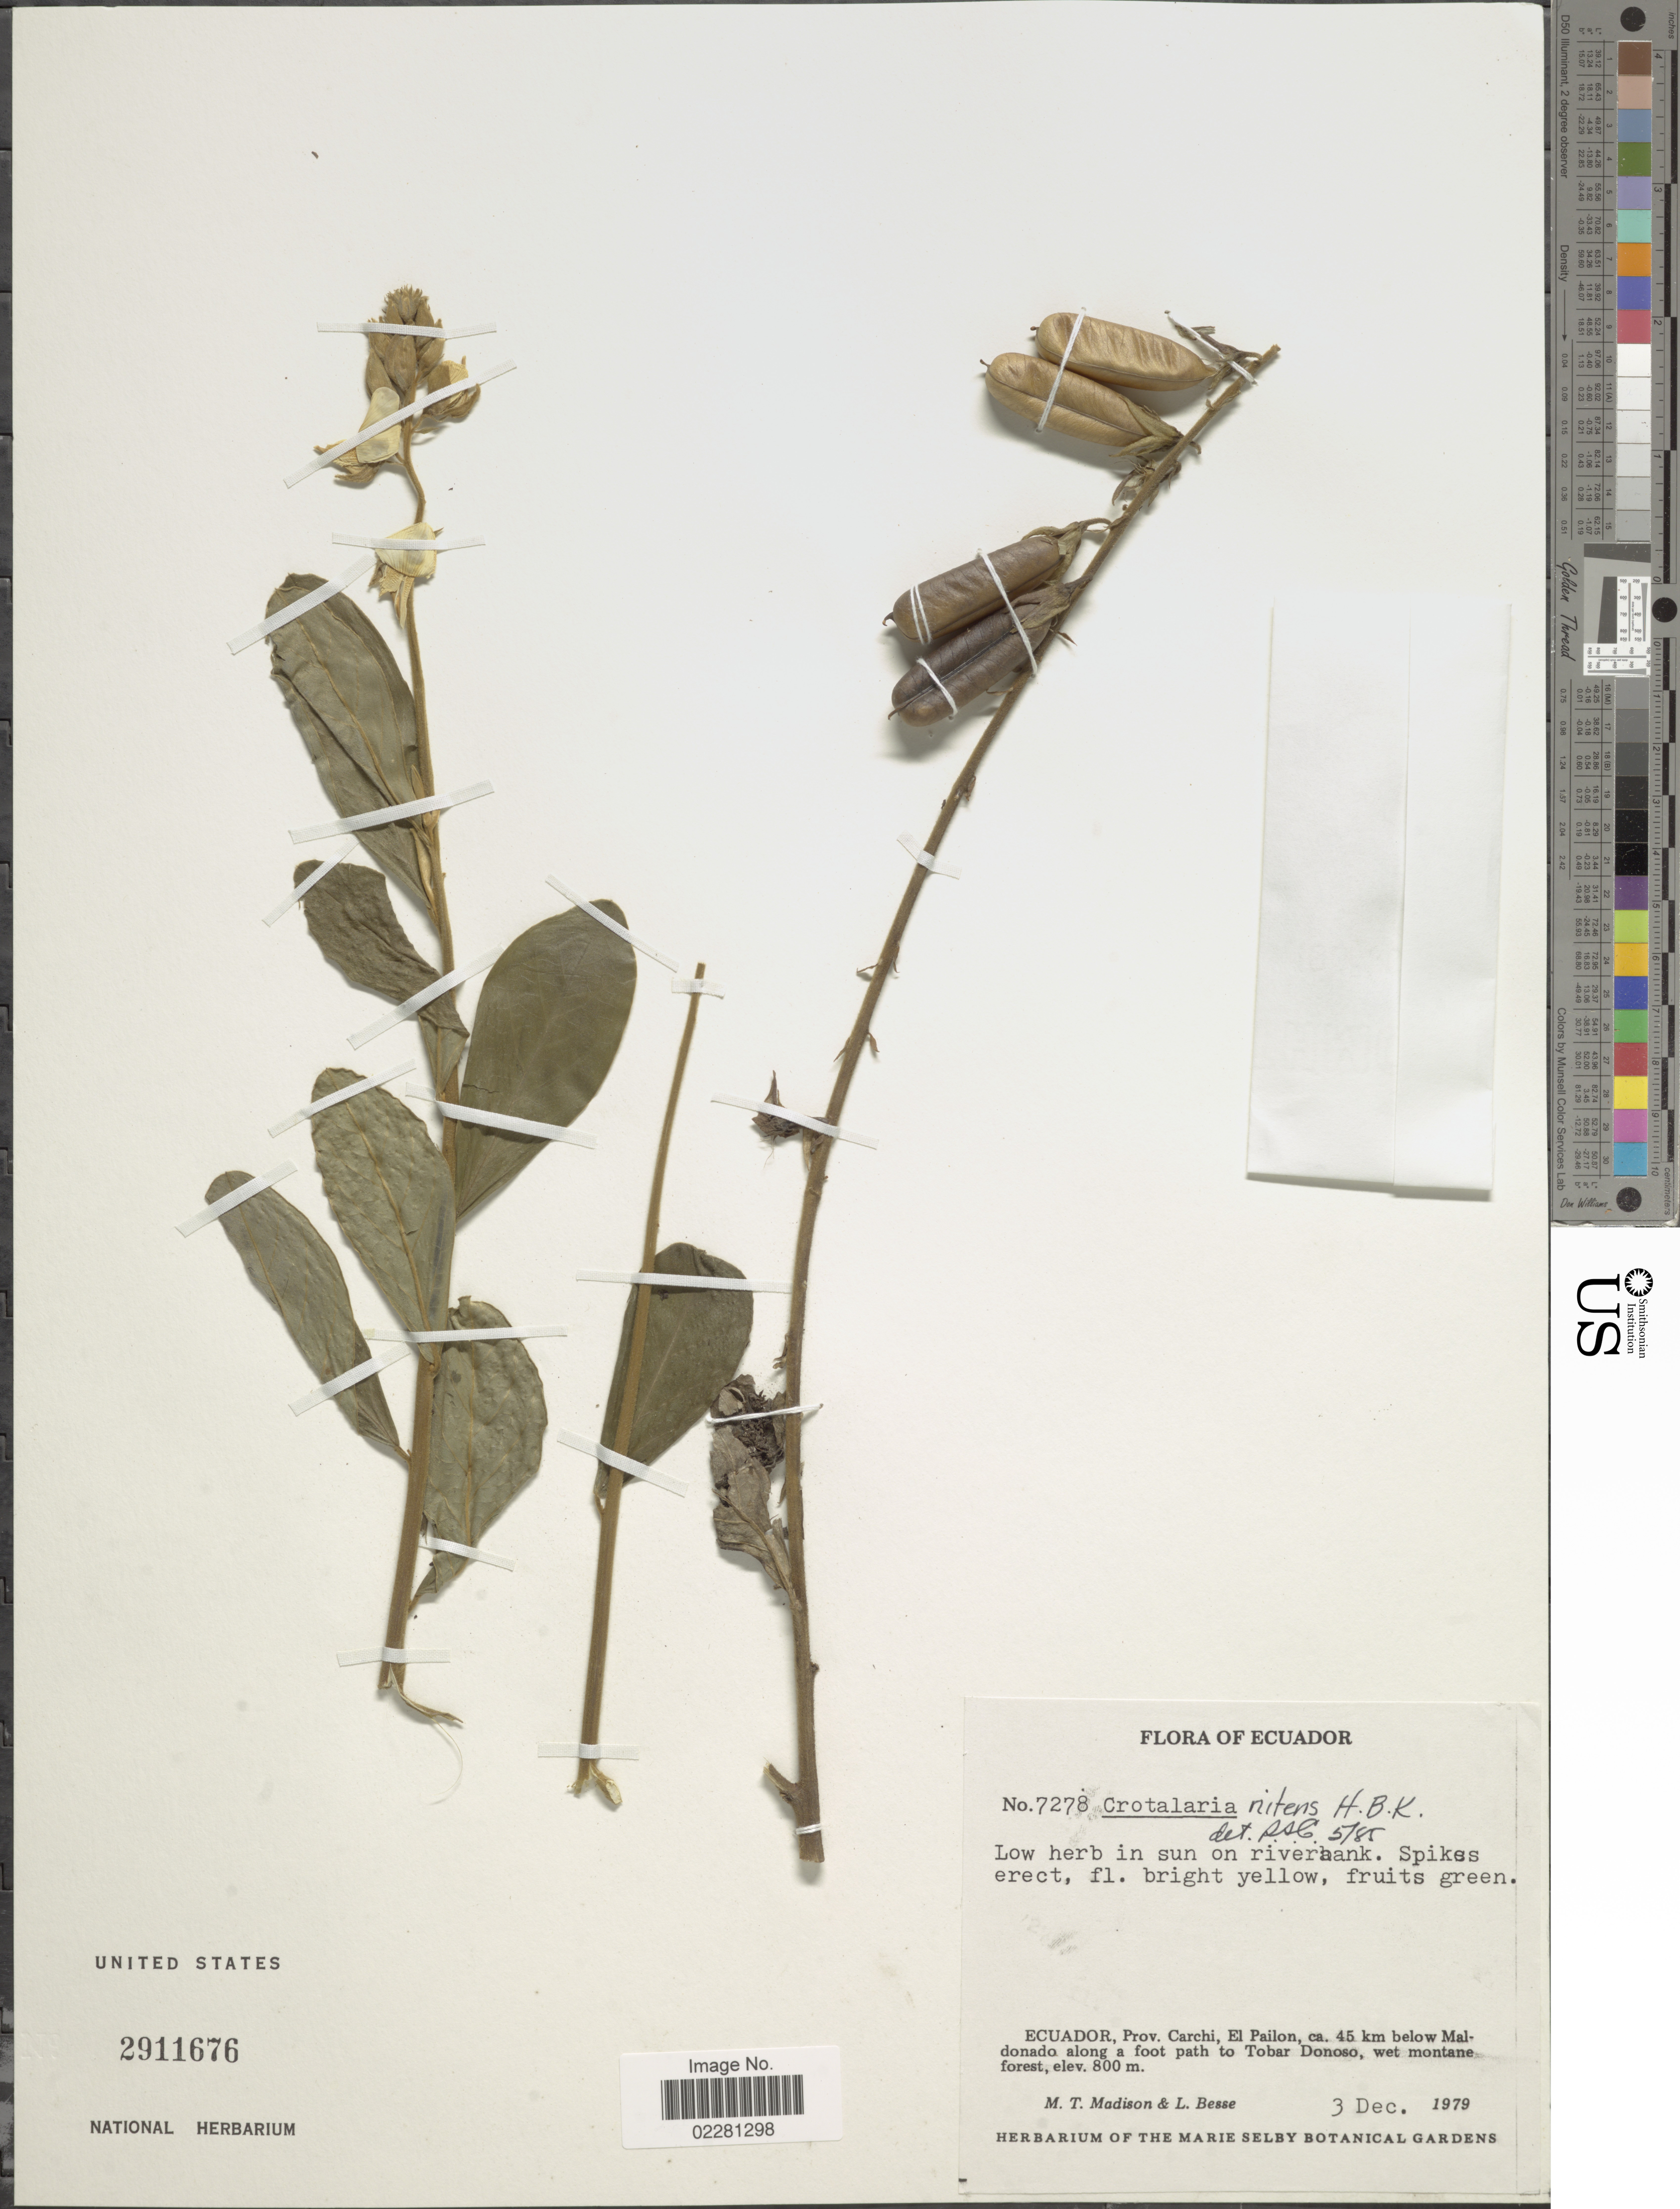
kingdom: Plantae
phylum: Tracheophyta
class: Magnoliopsida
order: Fabales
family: Fabaceae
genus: Crotalaria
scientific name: Crotalaria nitens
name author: Kunth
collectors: M. T. Madison & L. Besse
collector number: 7278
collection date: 1979-12-03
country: Ecuador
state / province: Carchi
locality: El Pailon, ca 45 km below Maldonado along a foot path to Tobar Donoso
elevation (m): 800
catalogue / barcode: US 2911676